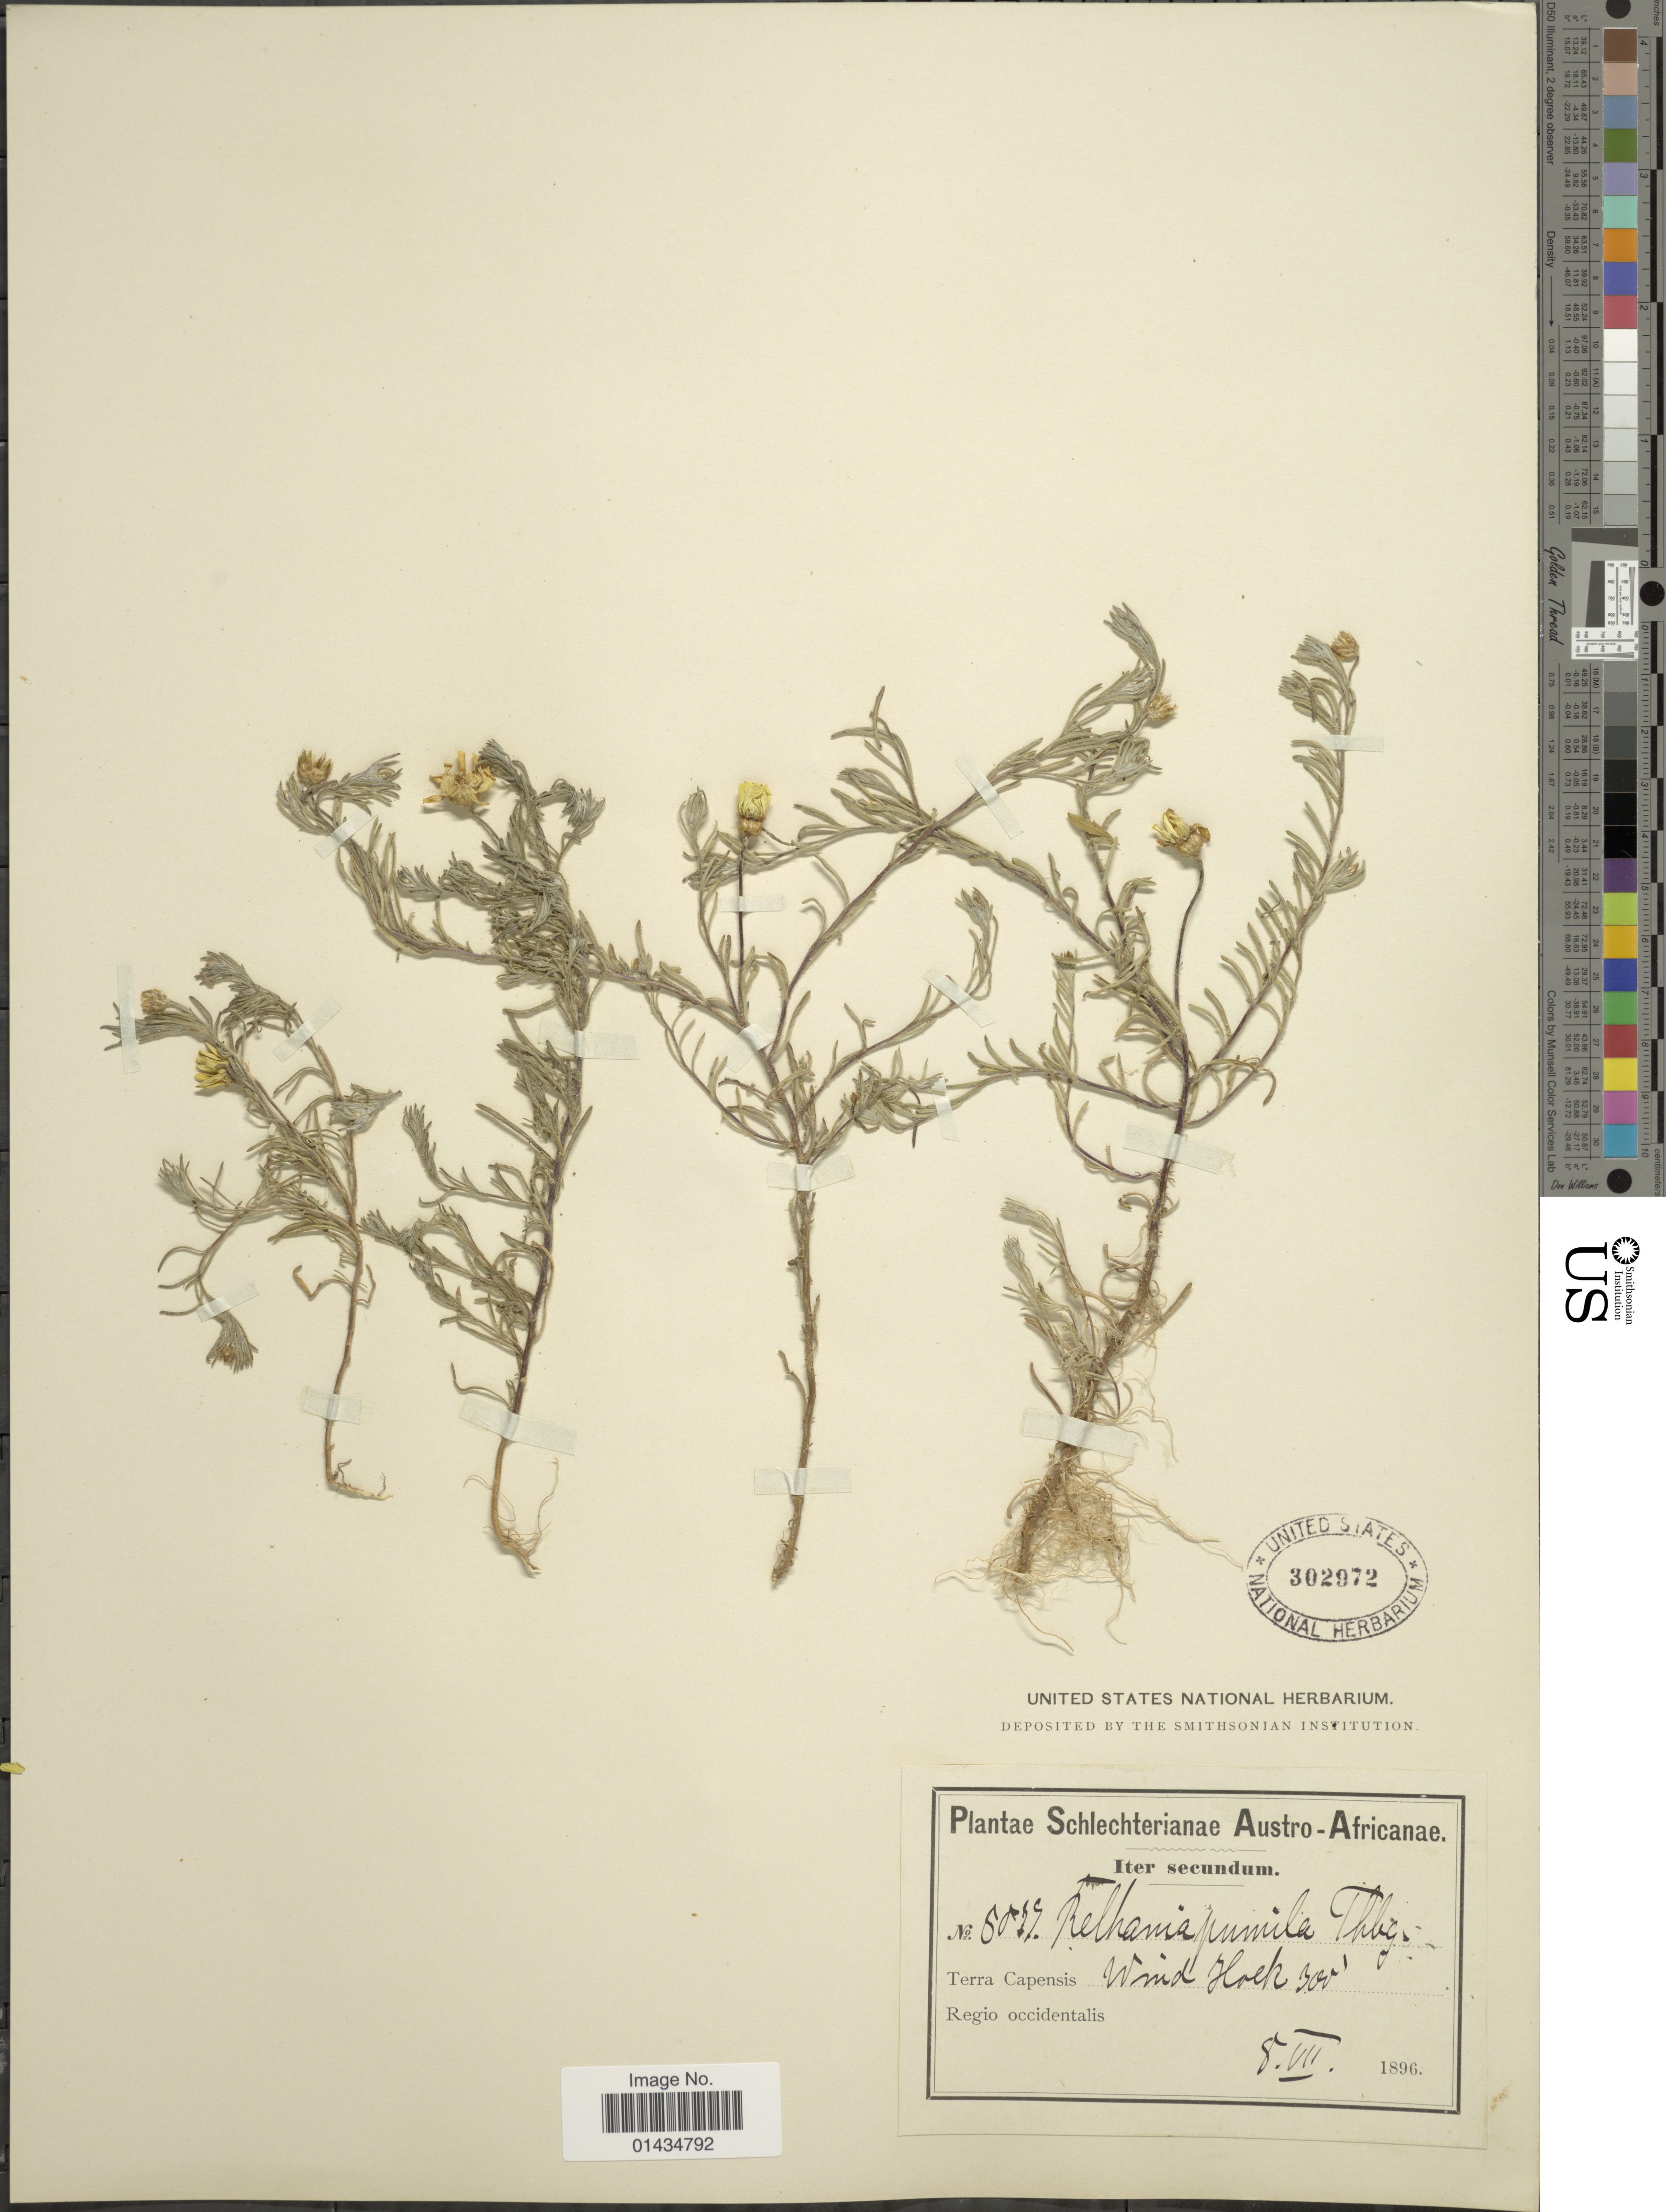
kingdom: Plantae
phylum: Tracheophyta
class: Magnoliopsida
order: Asterales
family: Asteraceae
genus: Relhania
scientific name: Relhania pumila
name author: Thunb.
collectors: Schlechter, --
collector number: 5027*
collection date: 1896-07-08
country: South Africa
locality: Austro-Africanae, Terra Capensis, Wind Hoek, regio occidentalis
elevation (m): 91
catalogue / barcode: US 302972